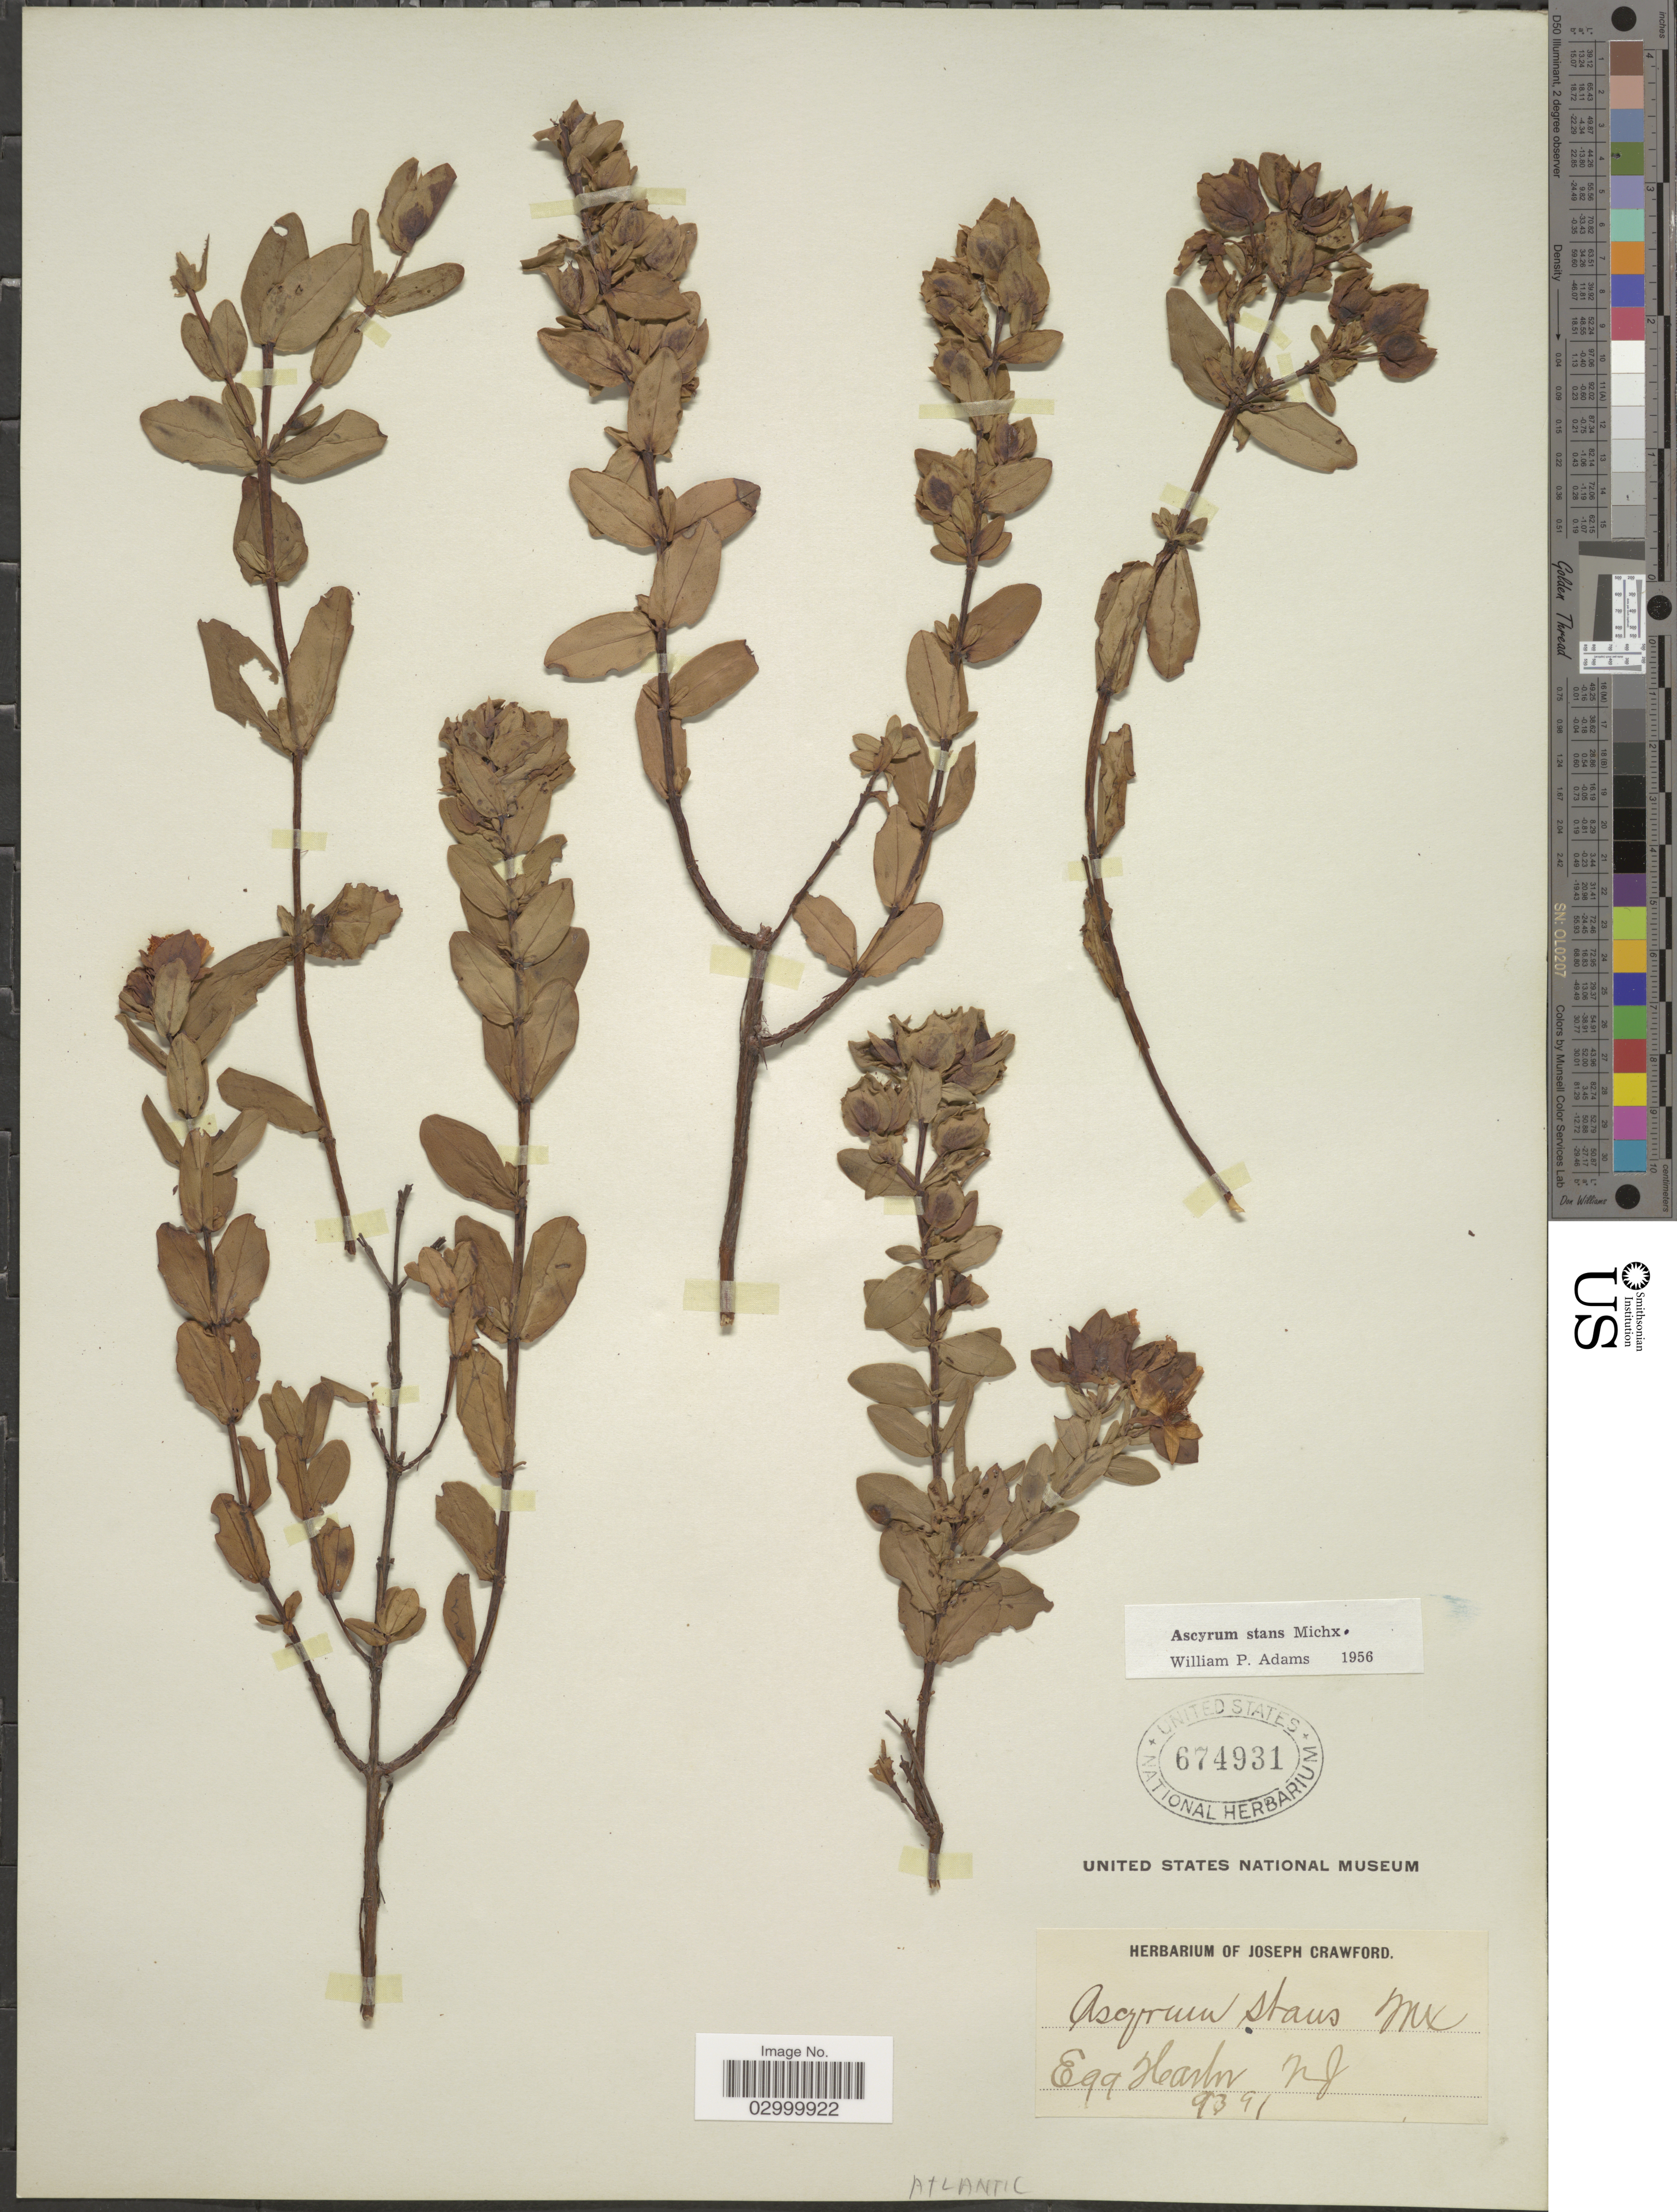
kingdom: Plantae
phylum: Tracheophyta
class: Magnoliopsida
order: Malpighiales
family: Hypericaceae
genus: Hypericum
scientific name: Hypericum crux-andreae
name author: (L.) Crantz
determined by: Strong, Mark T., (BOT), Smithsonian Institution - National Museum of Natural History (UNITED STATES)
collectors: ex herb. Joseph Crawford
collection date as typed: Transcribed d/m/y: /9/93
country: United States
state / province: New Jersey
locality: Egg Harbor. Atlantic.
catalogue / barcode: US 674931